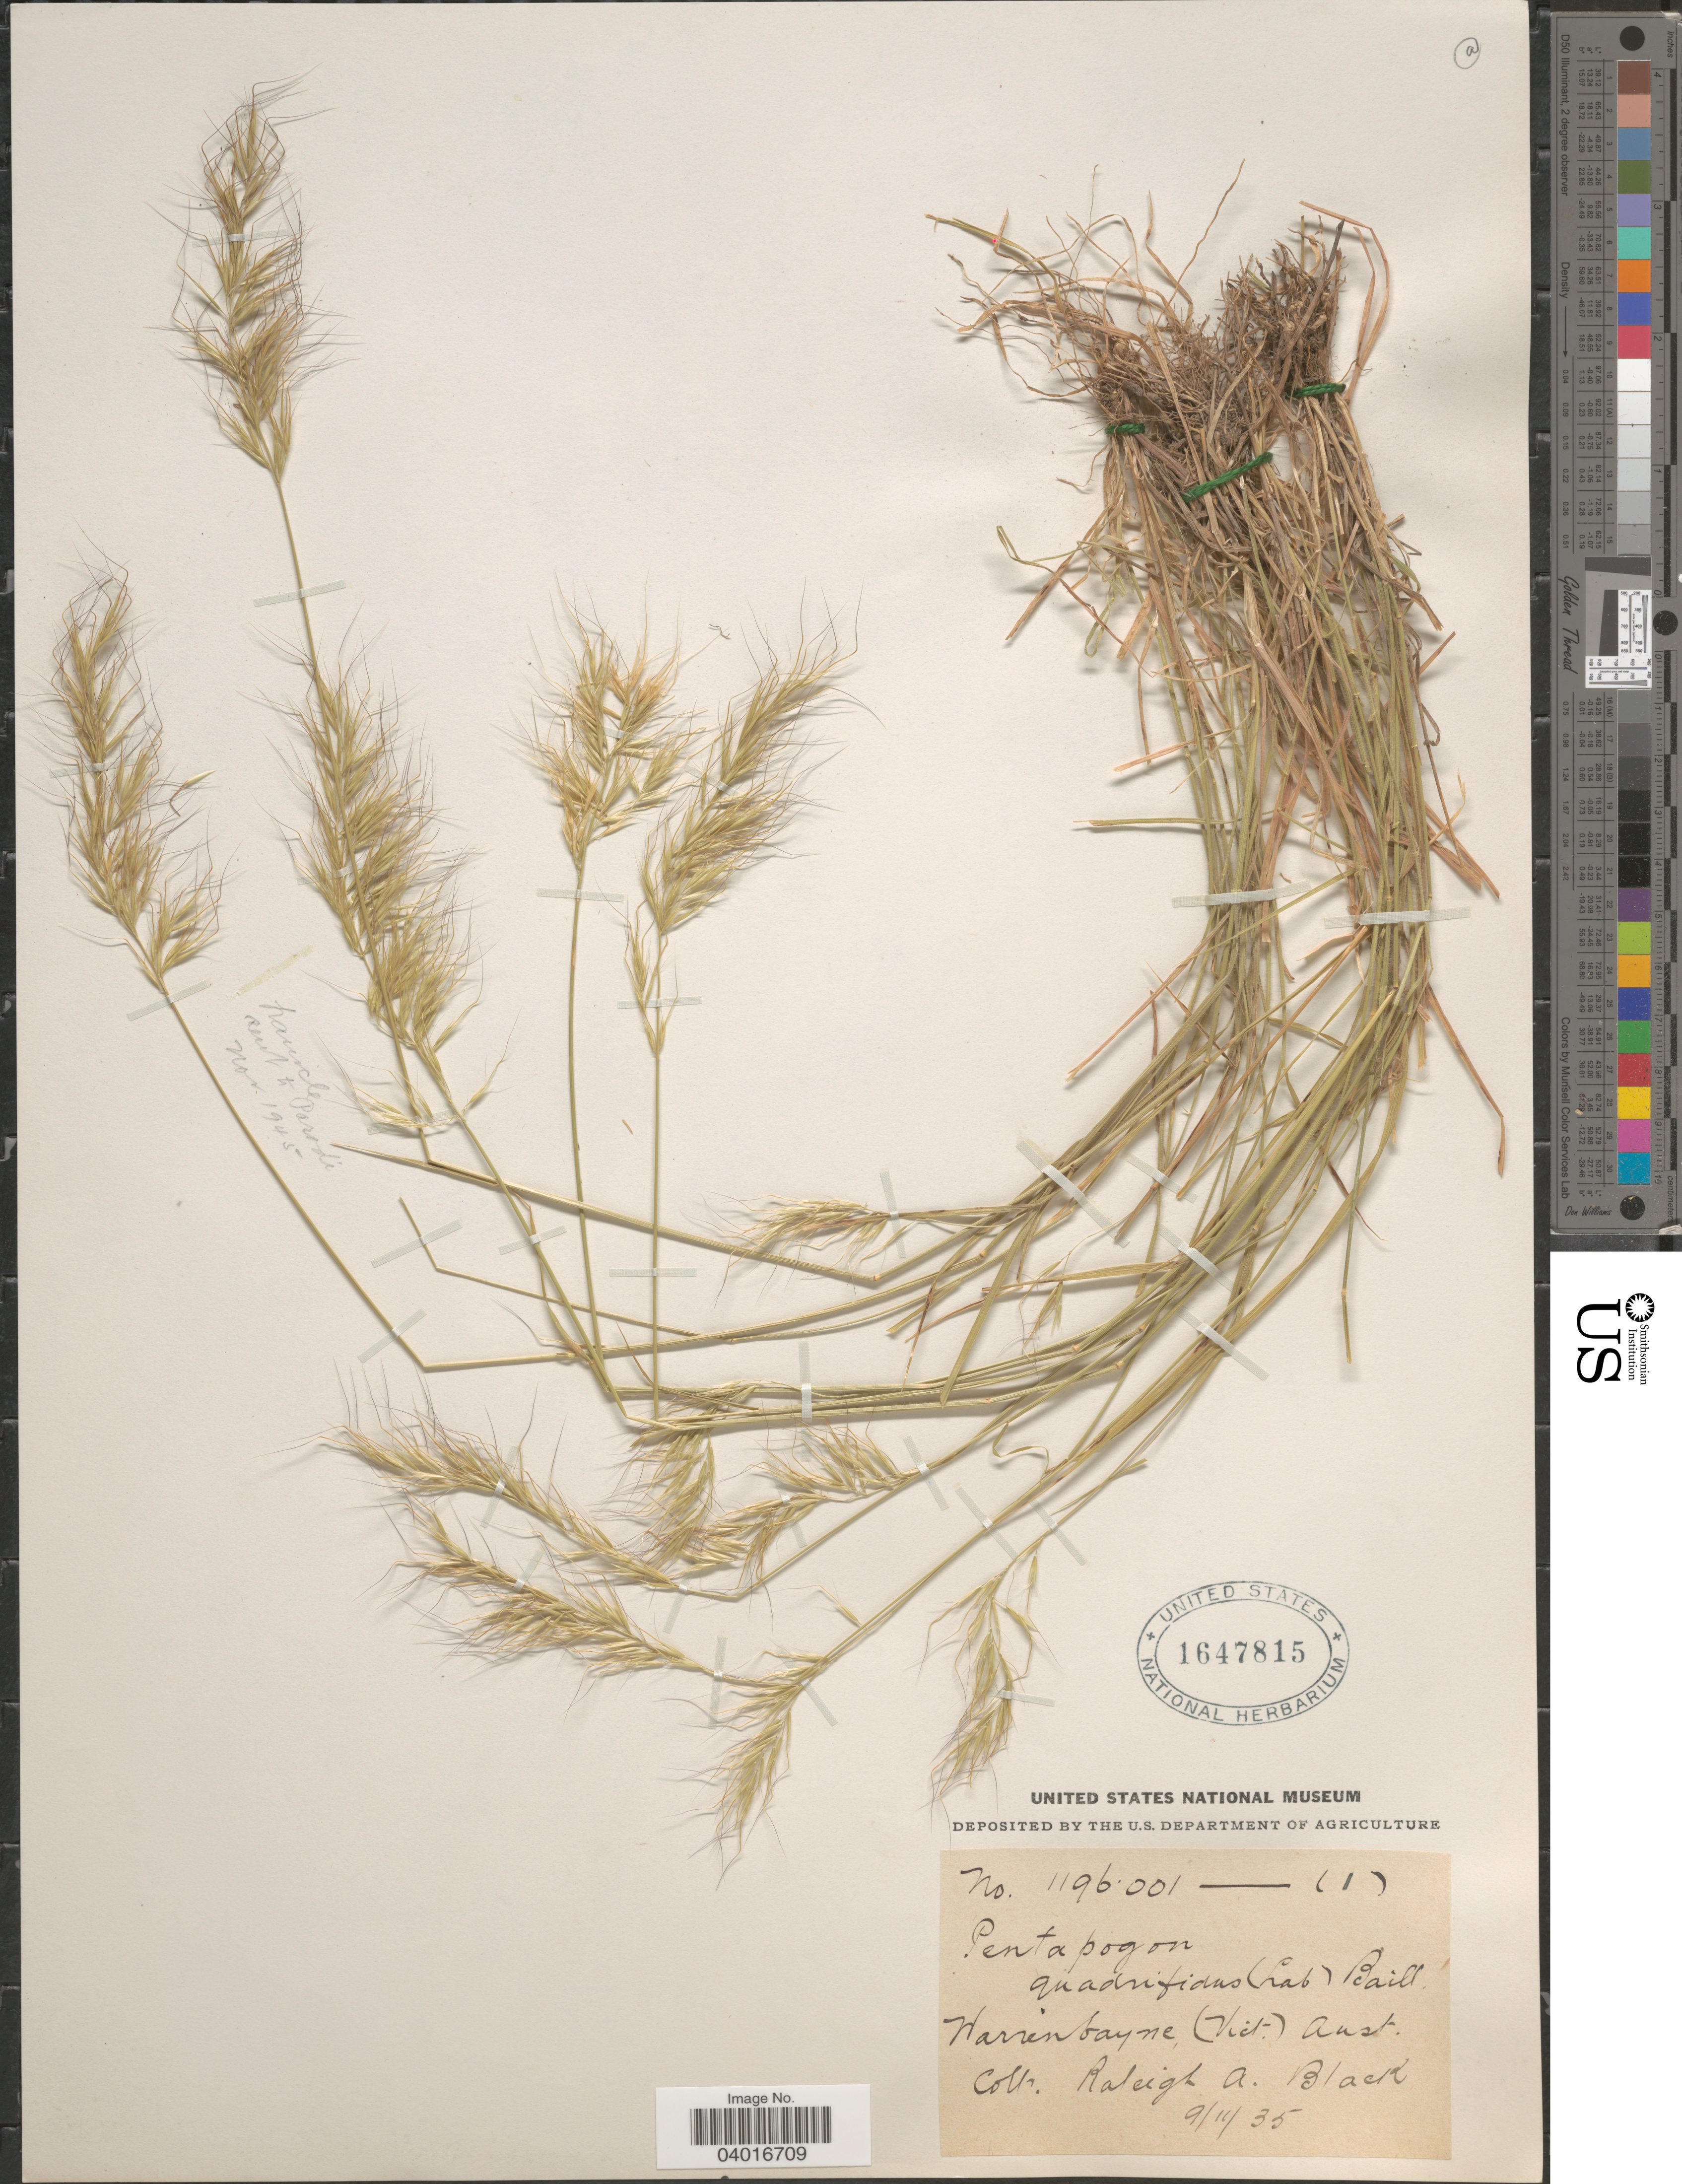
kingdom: Plantae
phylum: Tracheophyta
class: Liliopsida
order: Poales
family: Poaceae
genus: Pentapogon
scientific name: Pentapogon quadrifidus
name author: (Labill.) Baill.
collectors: R. A. Black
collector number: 1196001/1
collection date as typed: Transcribed d/m/y: 9/11/35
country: Australia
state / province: Victoria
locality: Warrenbayne, (Vict.).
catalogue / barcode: US 1647815